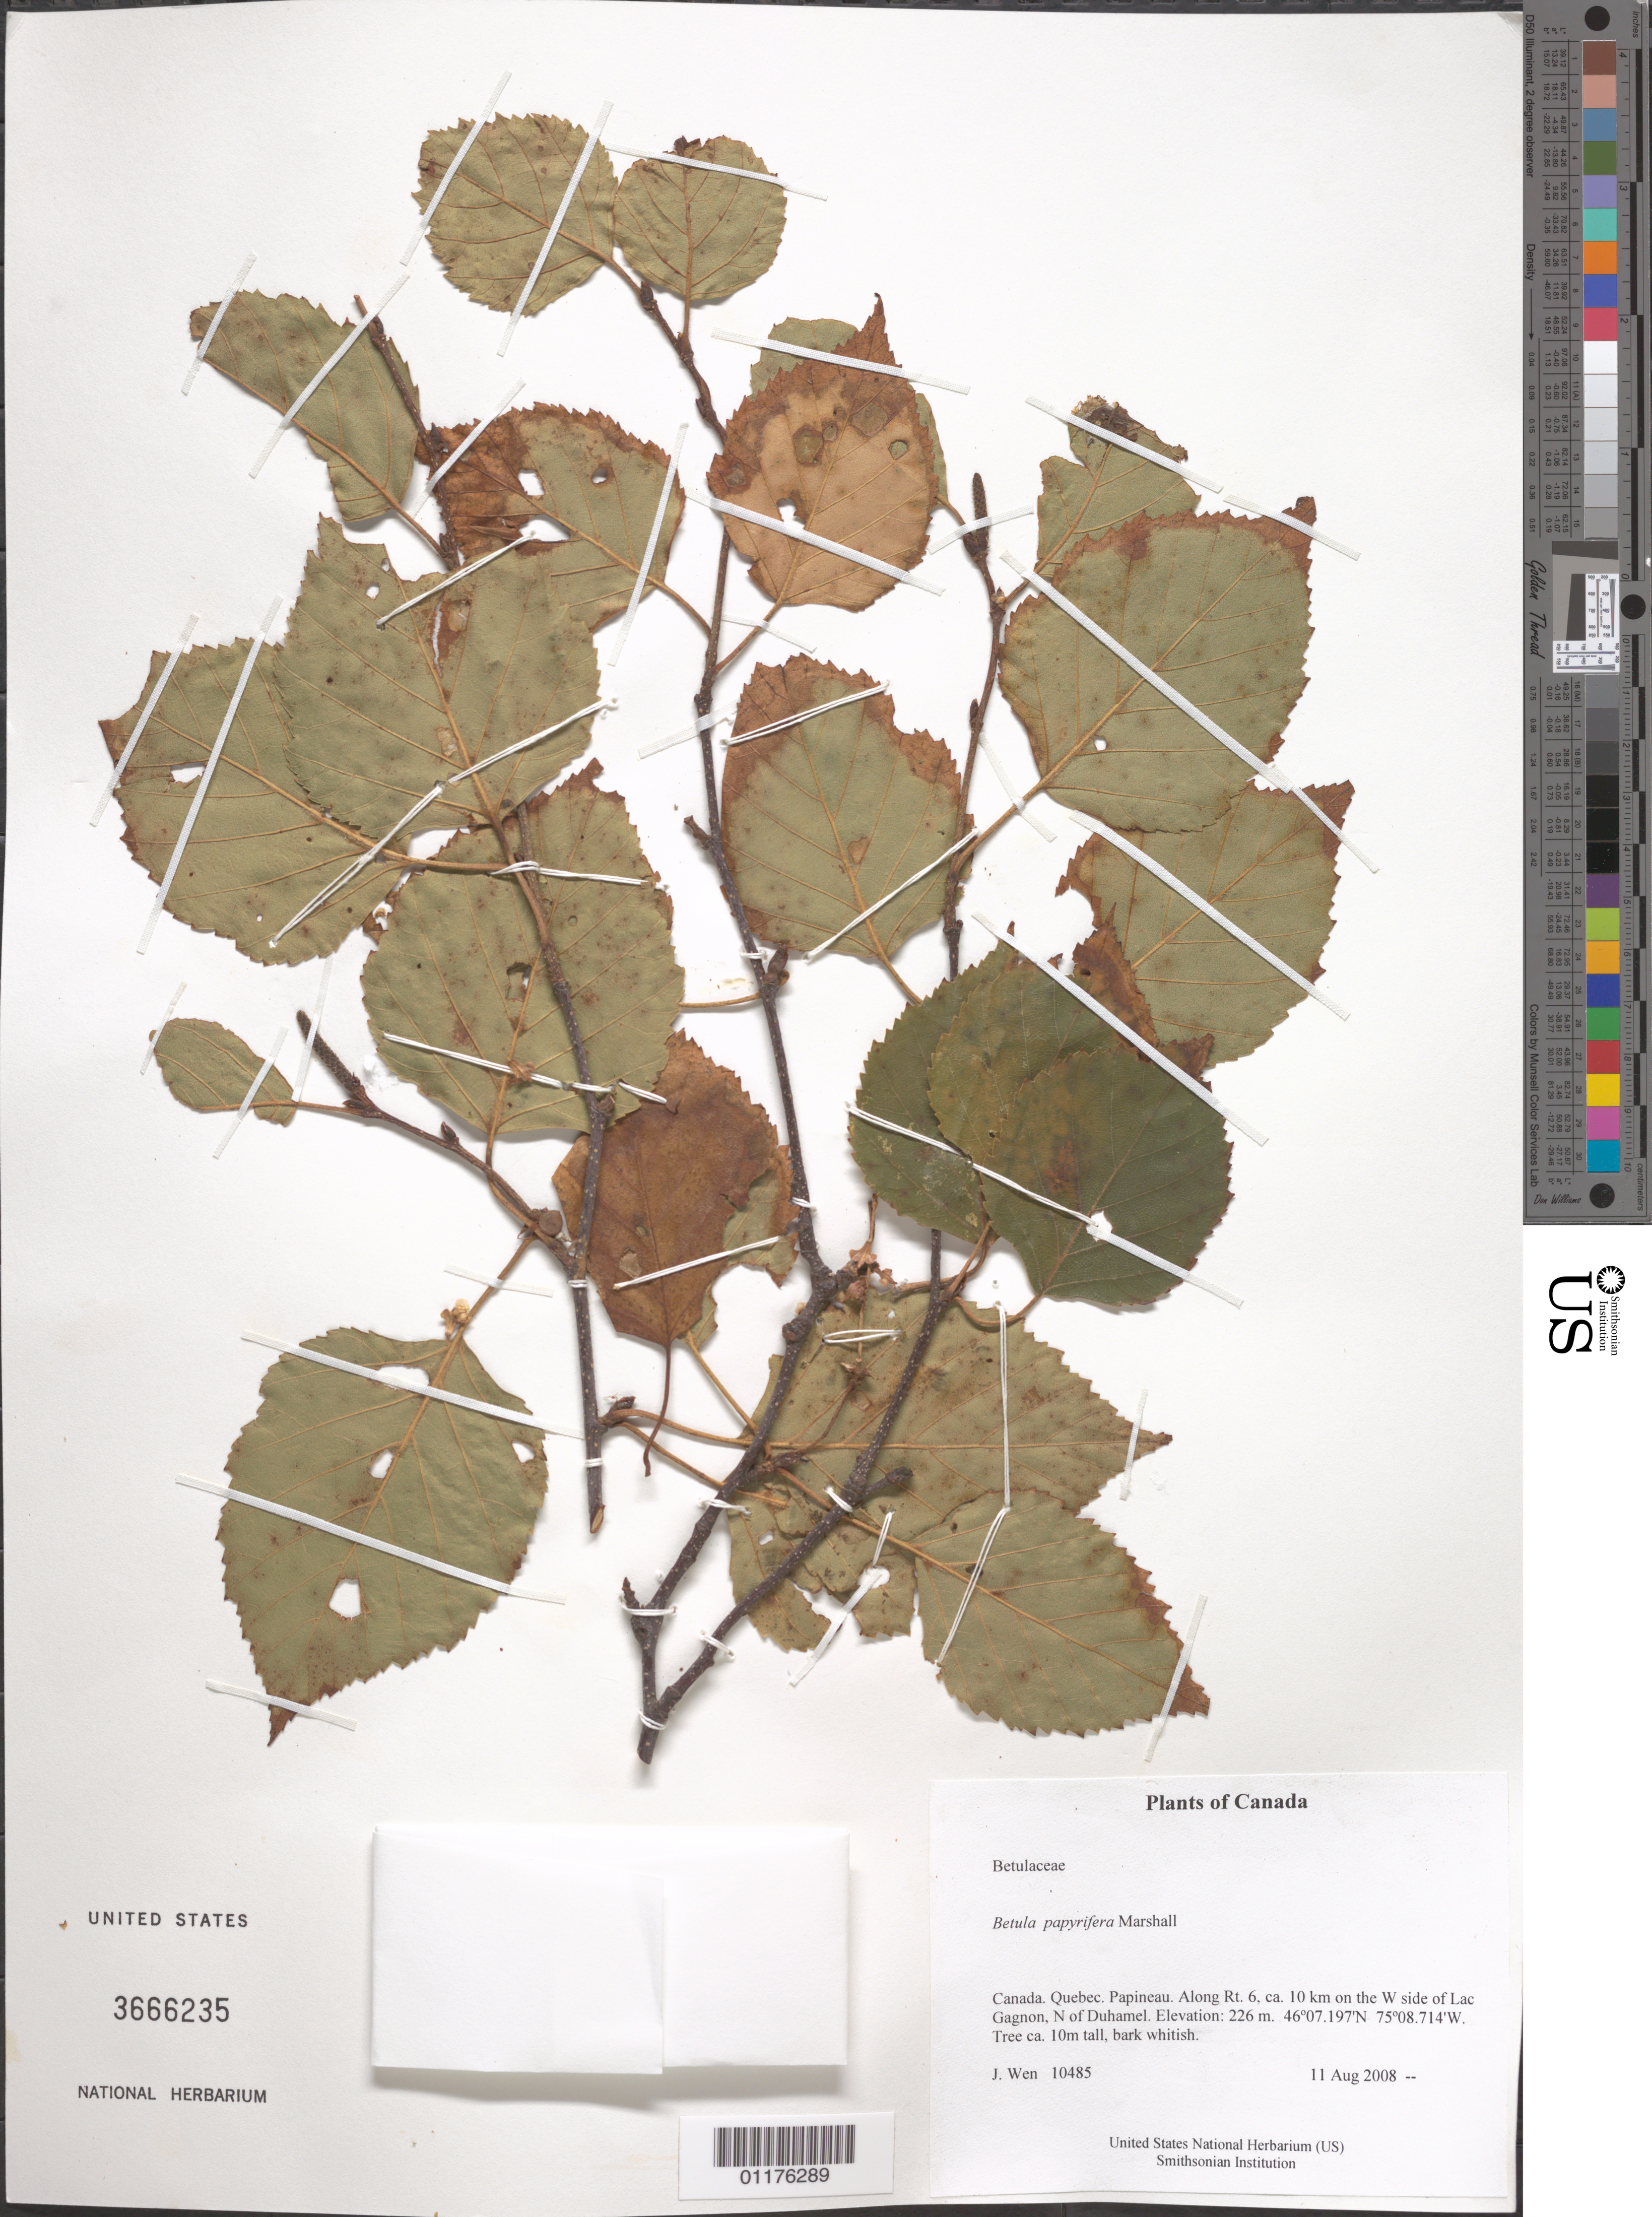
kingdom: Plantae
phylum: Tracheophyta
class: Magnoliopsida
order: Fagales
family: Betulaceae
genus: Betula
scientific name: Betula papyrifera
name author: Marshall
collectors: J. Wen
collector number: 10485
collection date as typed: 11 Aug 2008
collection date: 2008-08-11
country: Canada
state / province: Quebec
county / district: Papineau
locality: Along Rt. 6, ca. 10 km on the W side of Lac Gagnon, N of Duhamel.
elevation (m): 226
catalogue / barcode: US 3666235